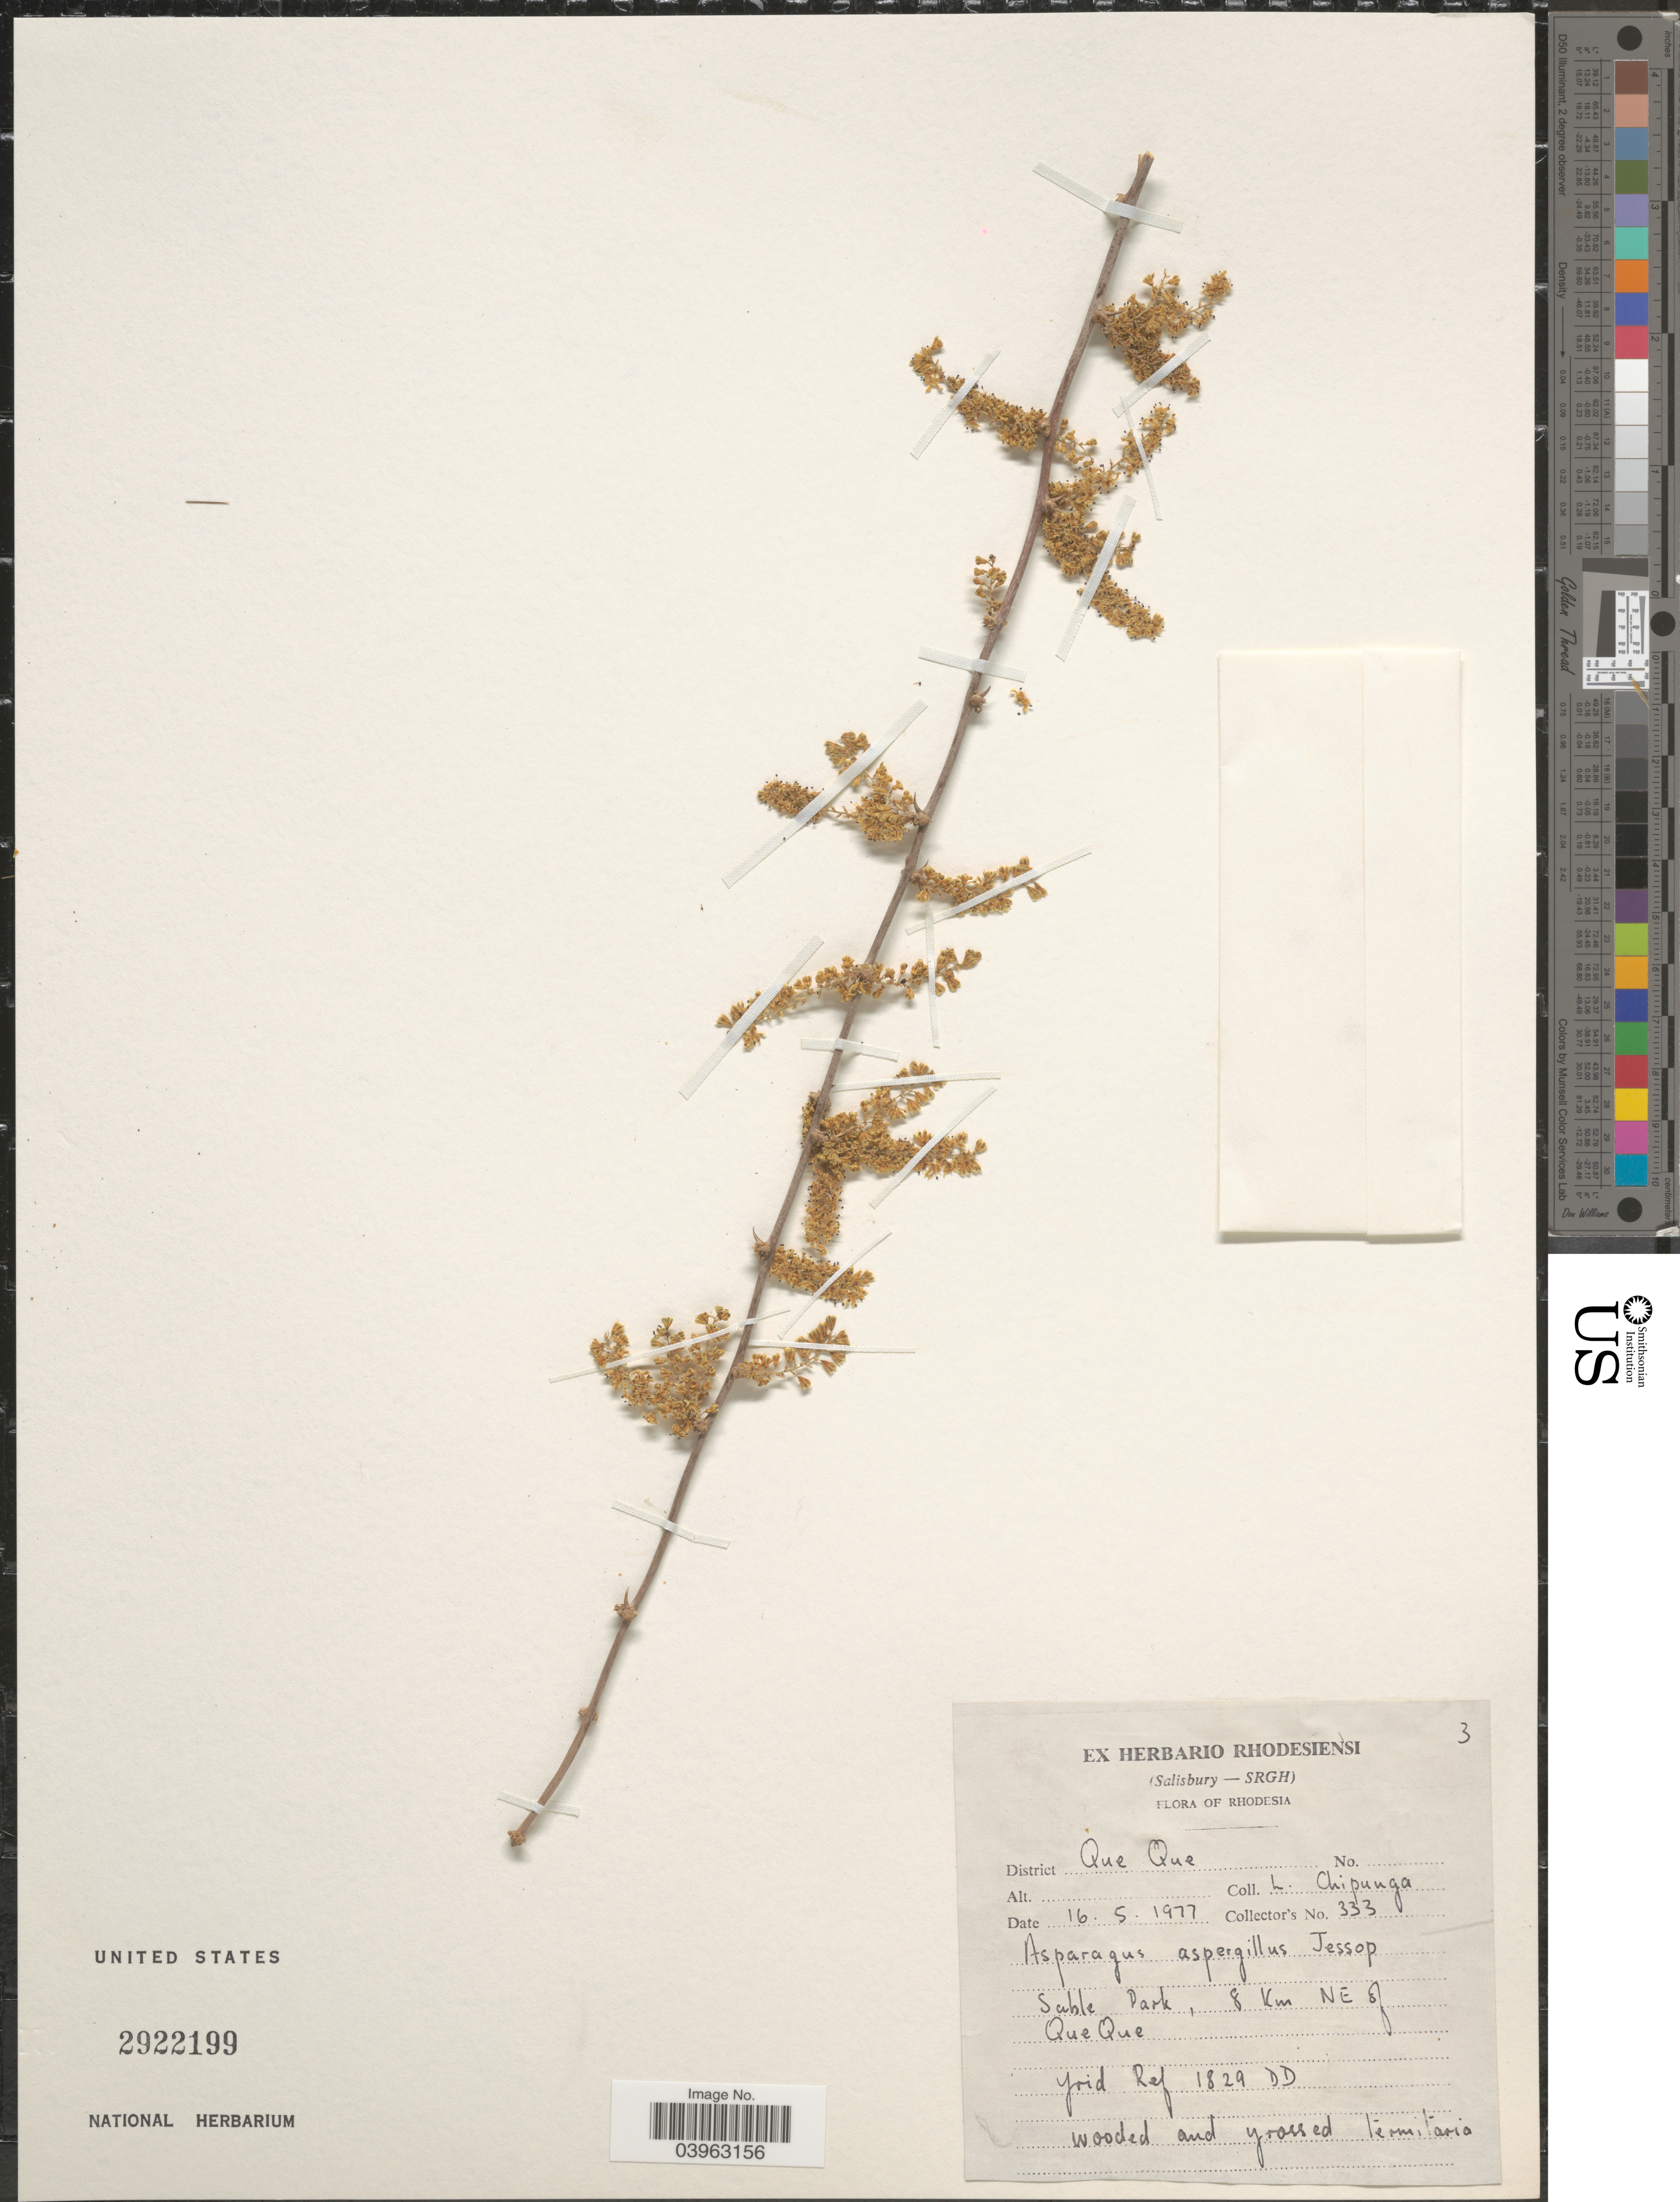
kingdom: Plantae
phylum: Tracheophyta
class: Liliopsida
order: Asparagales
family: Asparagaceae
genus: Asparagus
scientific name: Asparagus aspergillus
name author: Jessop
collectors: L. Chipunga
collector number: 333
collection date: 1977-05-16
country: Zimbabwe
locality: Rhodesia. District Que Que. Sable Park, 8 Km NE of QueQue. Grid Ref 1829 DD.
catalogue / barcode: US 2922199